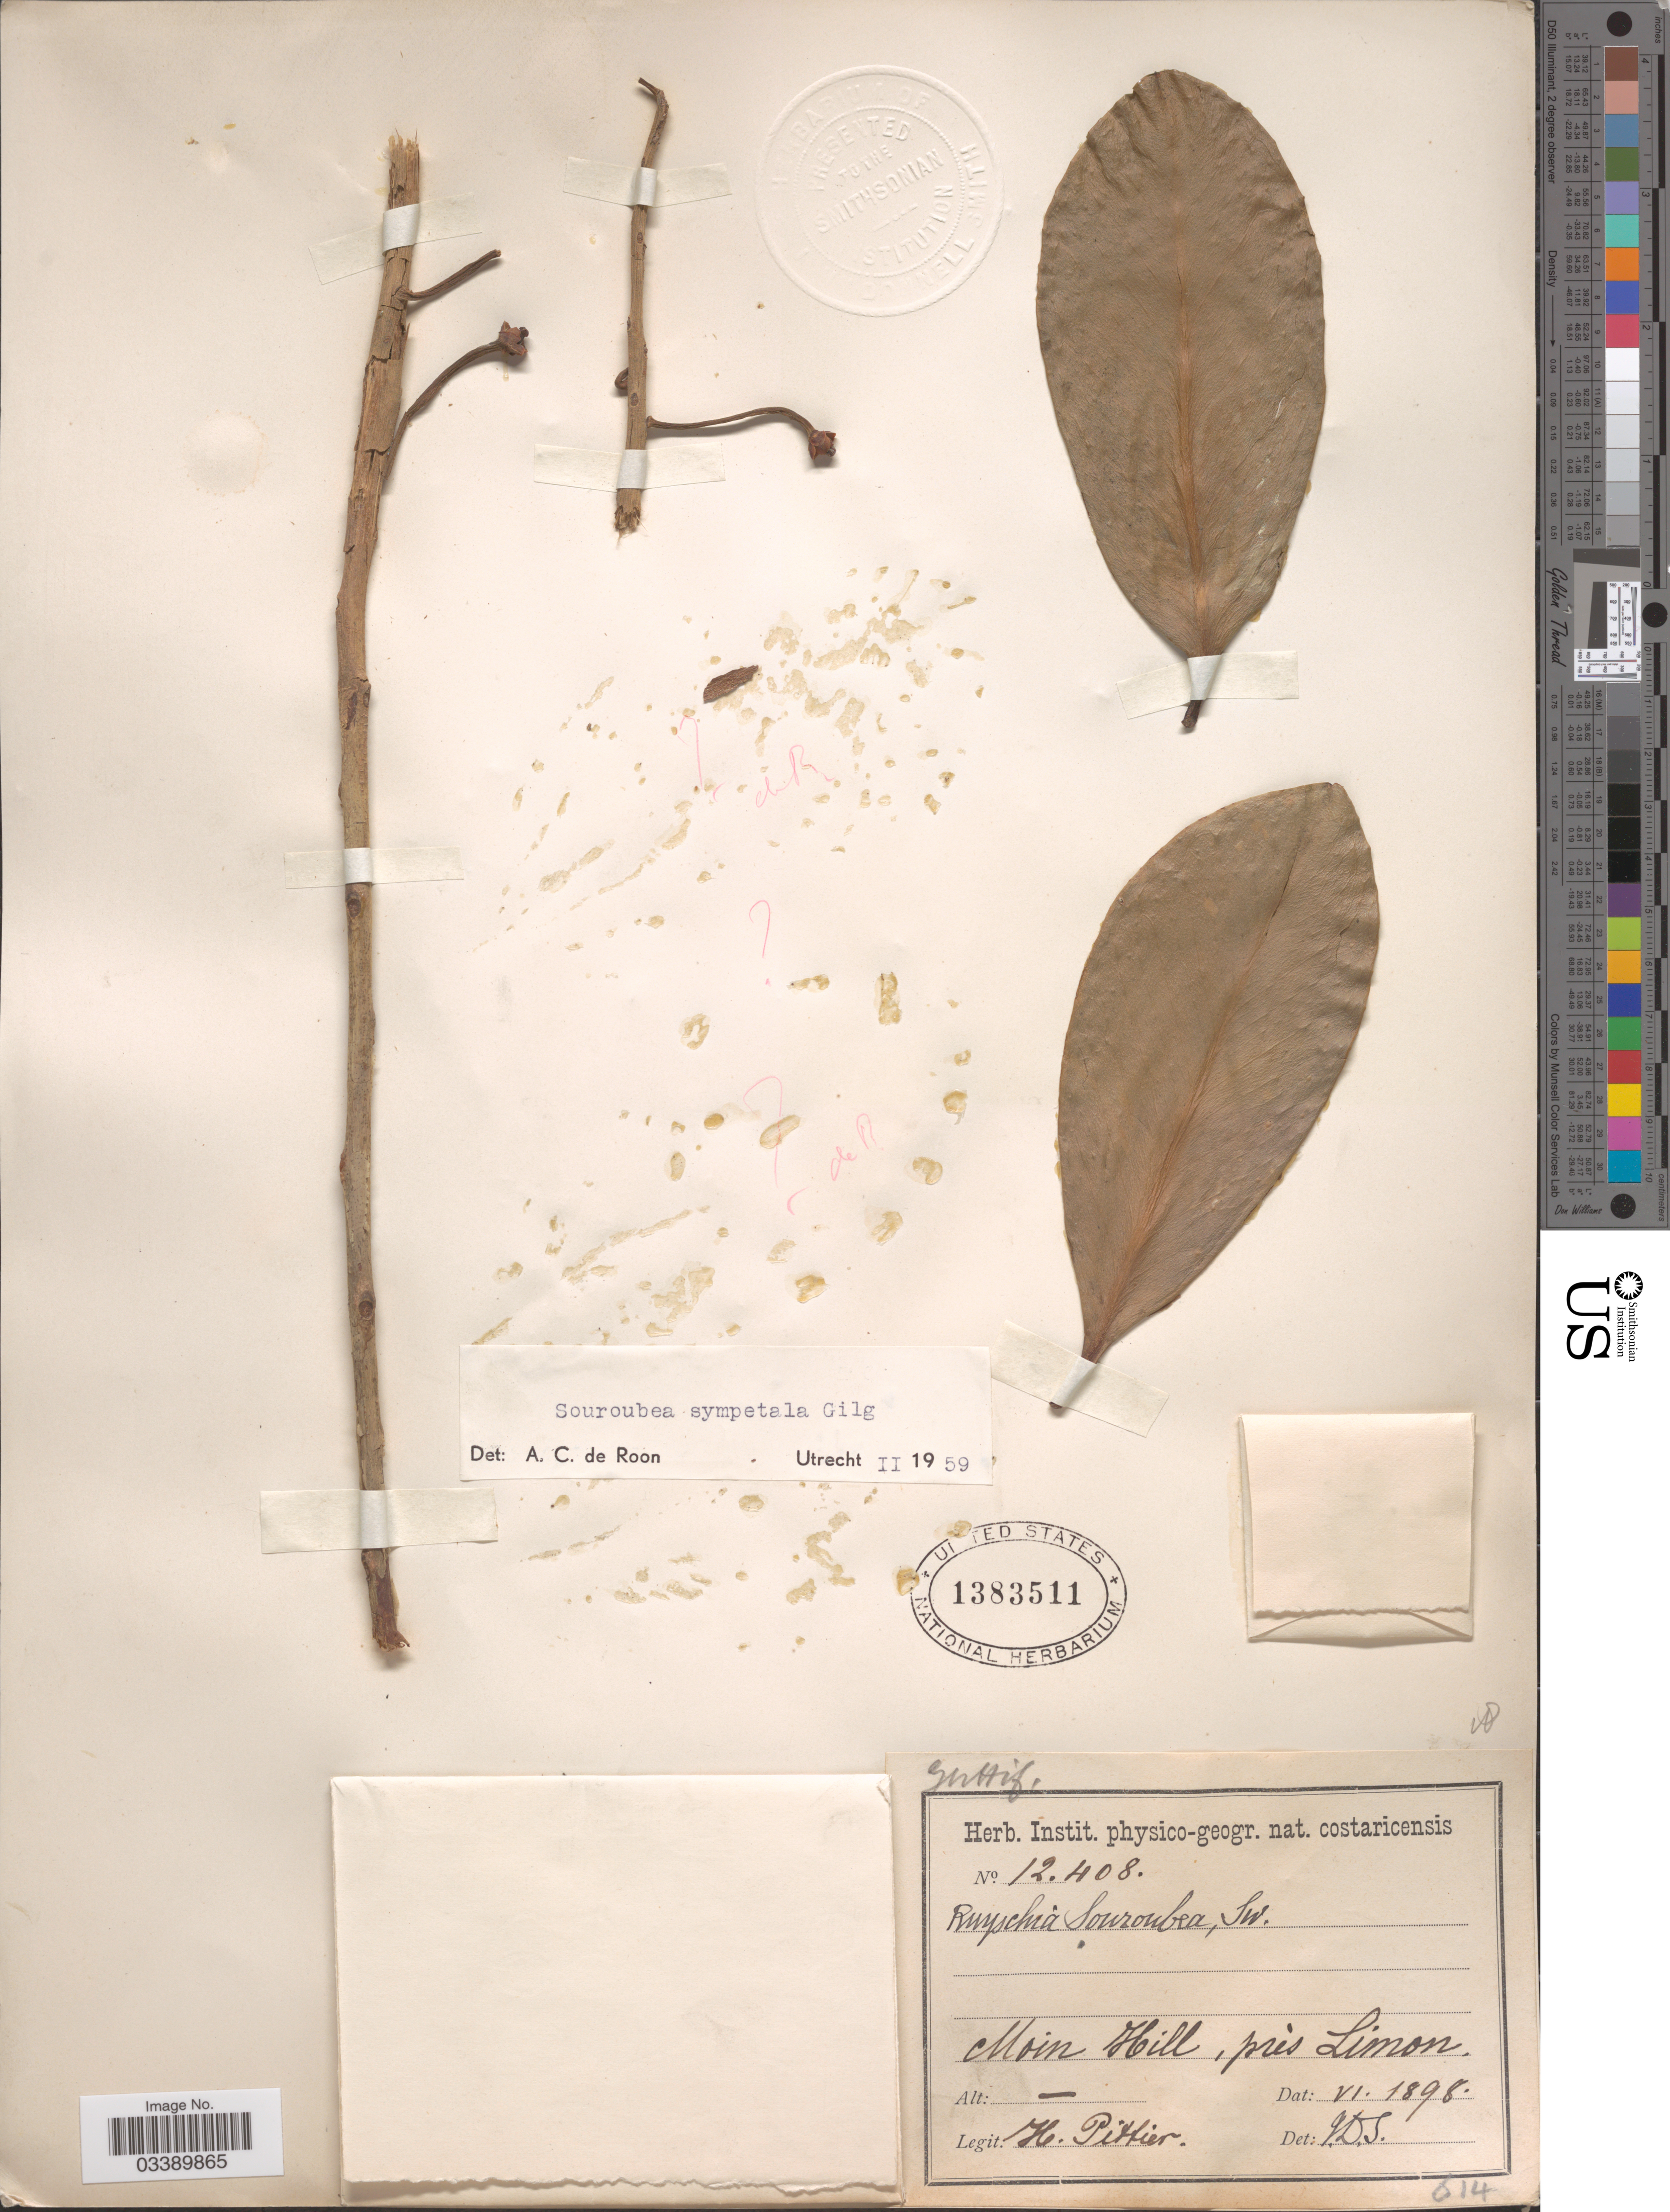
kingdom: Plantae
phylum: Tracheophyta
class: Magnoliopsida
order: Ericales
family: Marcgraviaceae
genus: Souroubea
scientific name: Souroubea sympetala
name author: Gilg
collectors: H. F. Pittier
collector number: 12408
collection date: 1898-06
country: Costa Rica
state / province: Limón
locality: Moin Hill.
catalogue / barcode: US 1383511